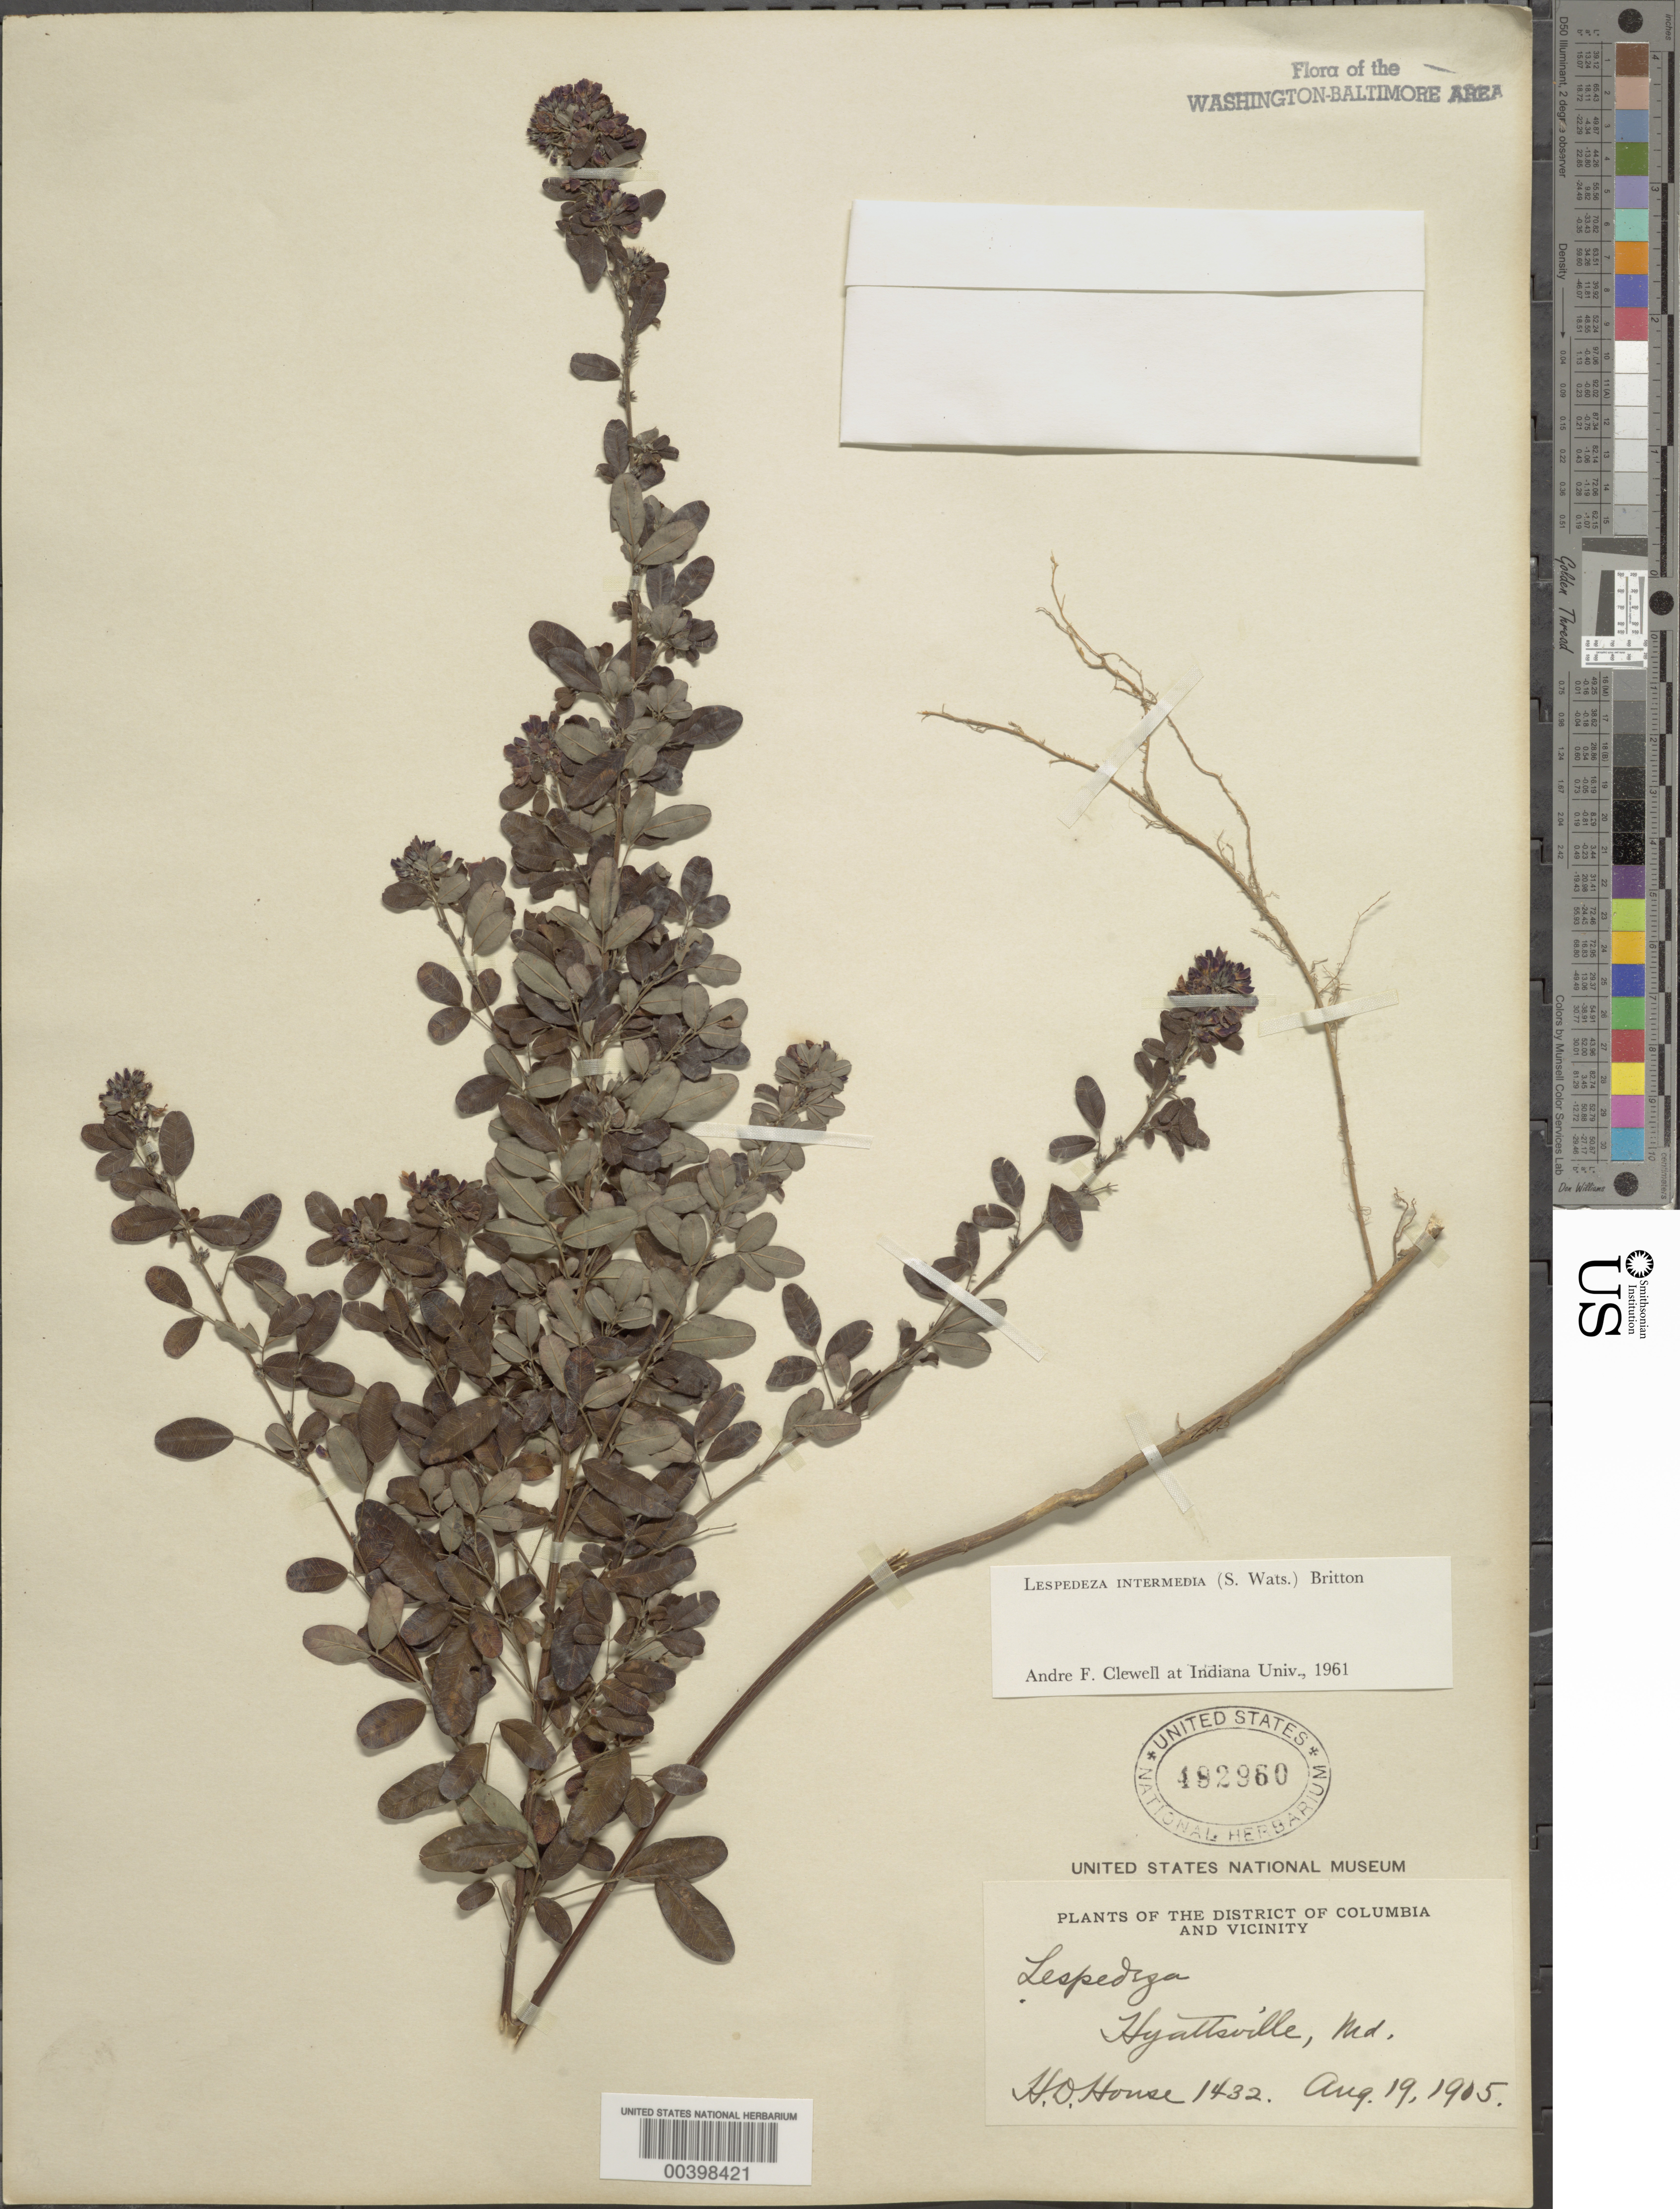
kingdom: Plantae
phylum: Tracheophyta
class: Magnoliopsida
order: Fabales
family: Fabaceae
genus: Lespedeza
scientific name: Lespedeza intermedia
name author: (S. Watson) Britton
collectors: H. D. House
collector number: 1432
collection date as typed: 19 Aug 1905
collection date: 1905-08-19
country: United States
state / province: Maryland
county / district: Prince George's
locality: Hyattsville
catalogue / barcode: US 492960